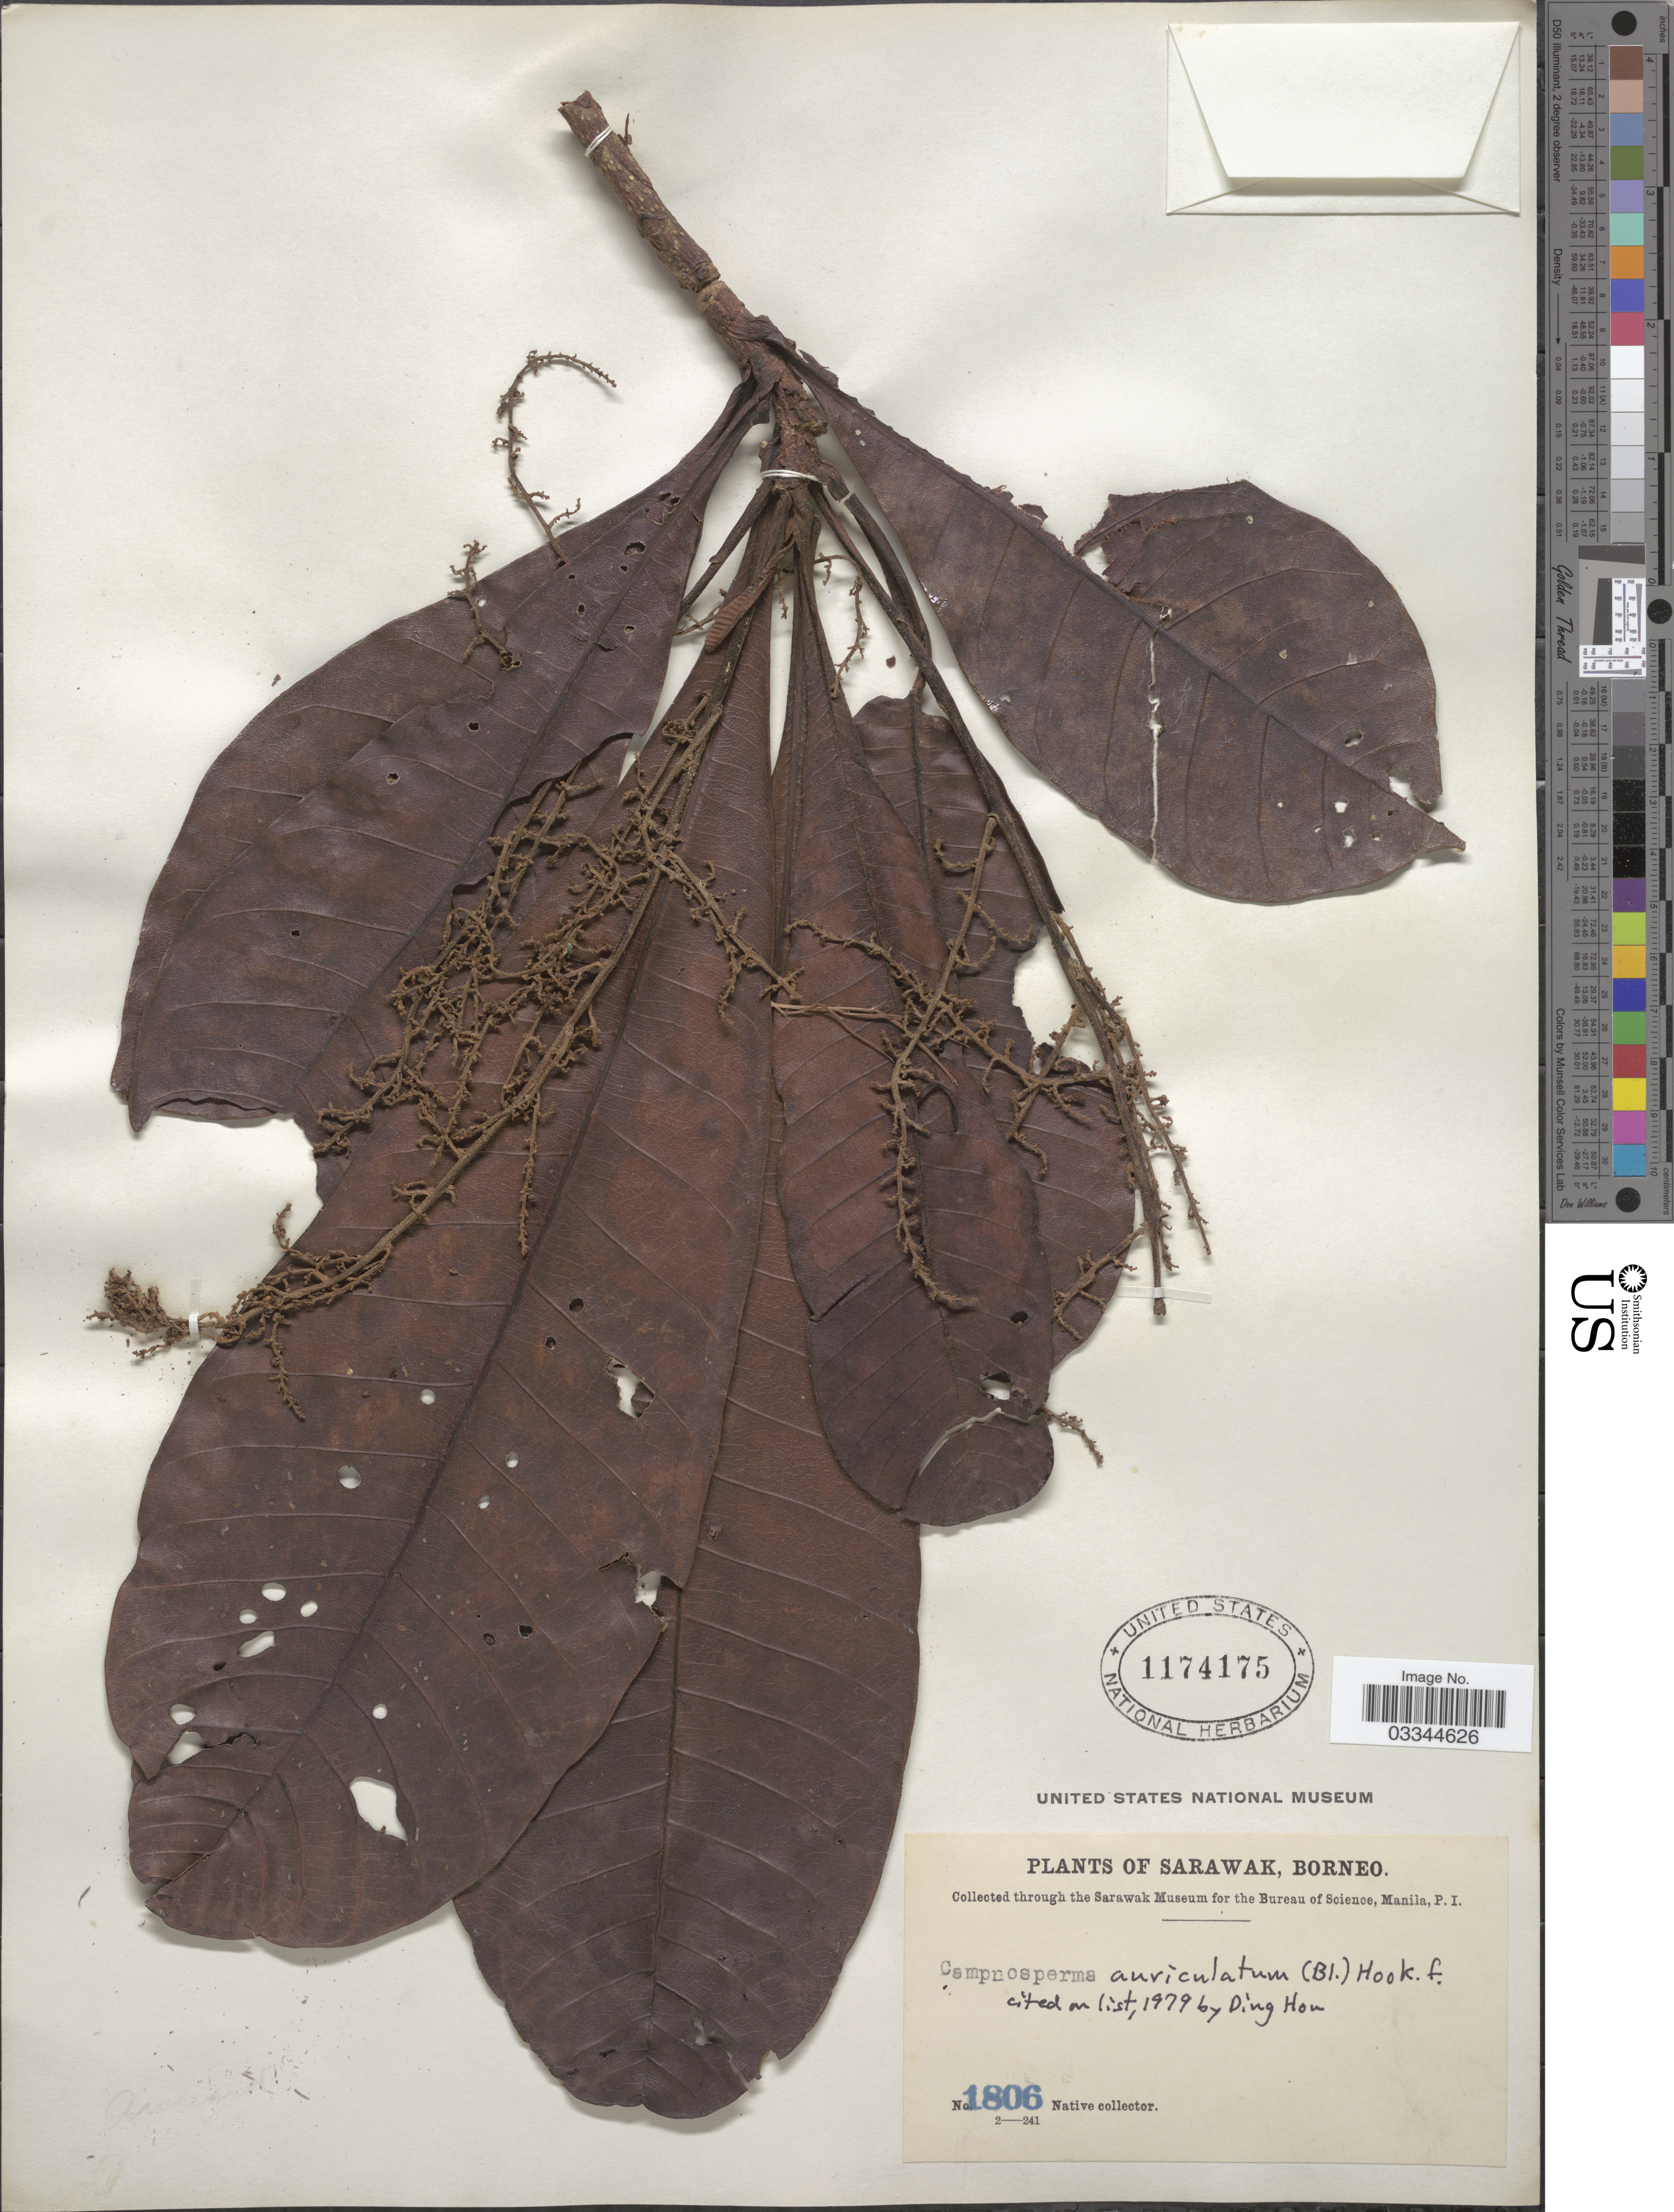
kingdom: Plantae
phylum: Tracheophyta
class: Magnoliopsida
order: Sapindales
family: Anacardiaceae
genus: Campnosperma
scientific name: Campnosperma auriculatum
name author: (Blume) Hook. f.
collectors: Native collector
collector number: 1806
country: Malaysia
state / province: Sarawak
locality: Borneo.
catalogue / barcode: US 1174175